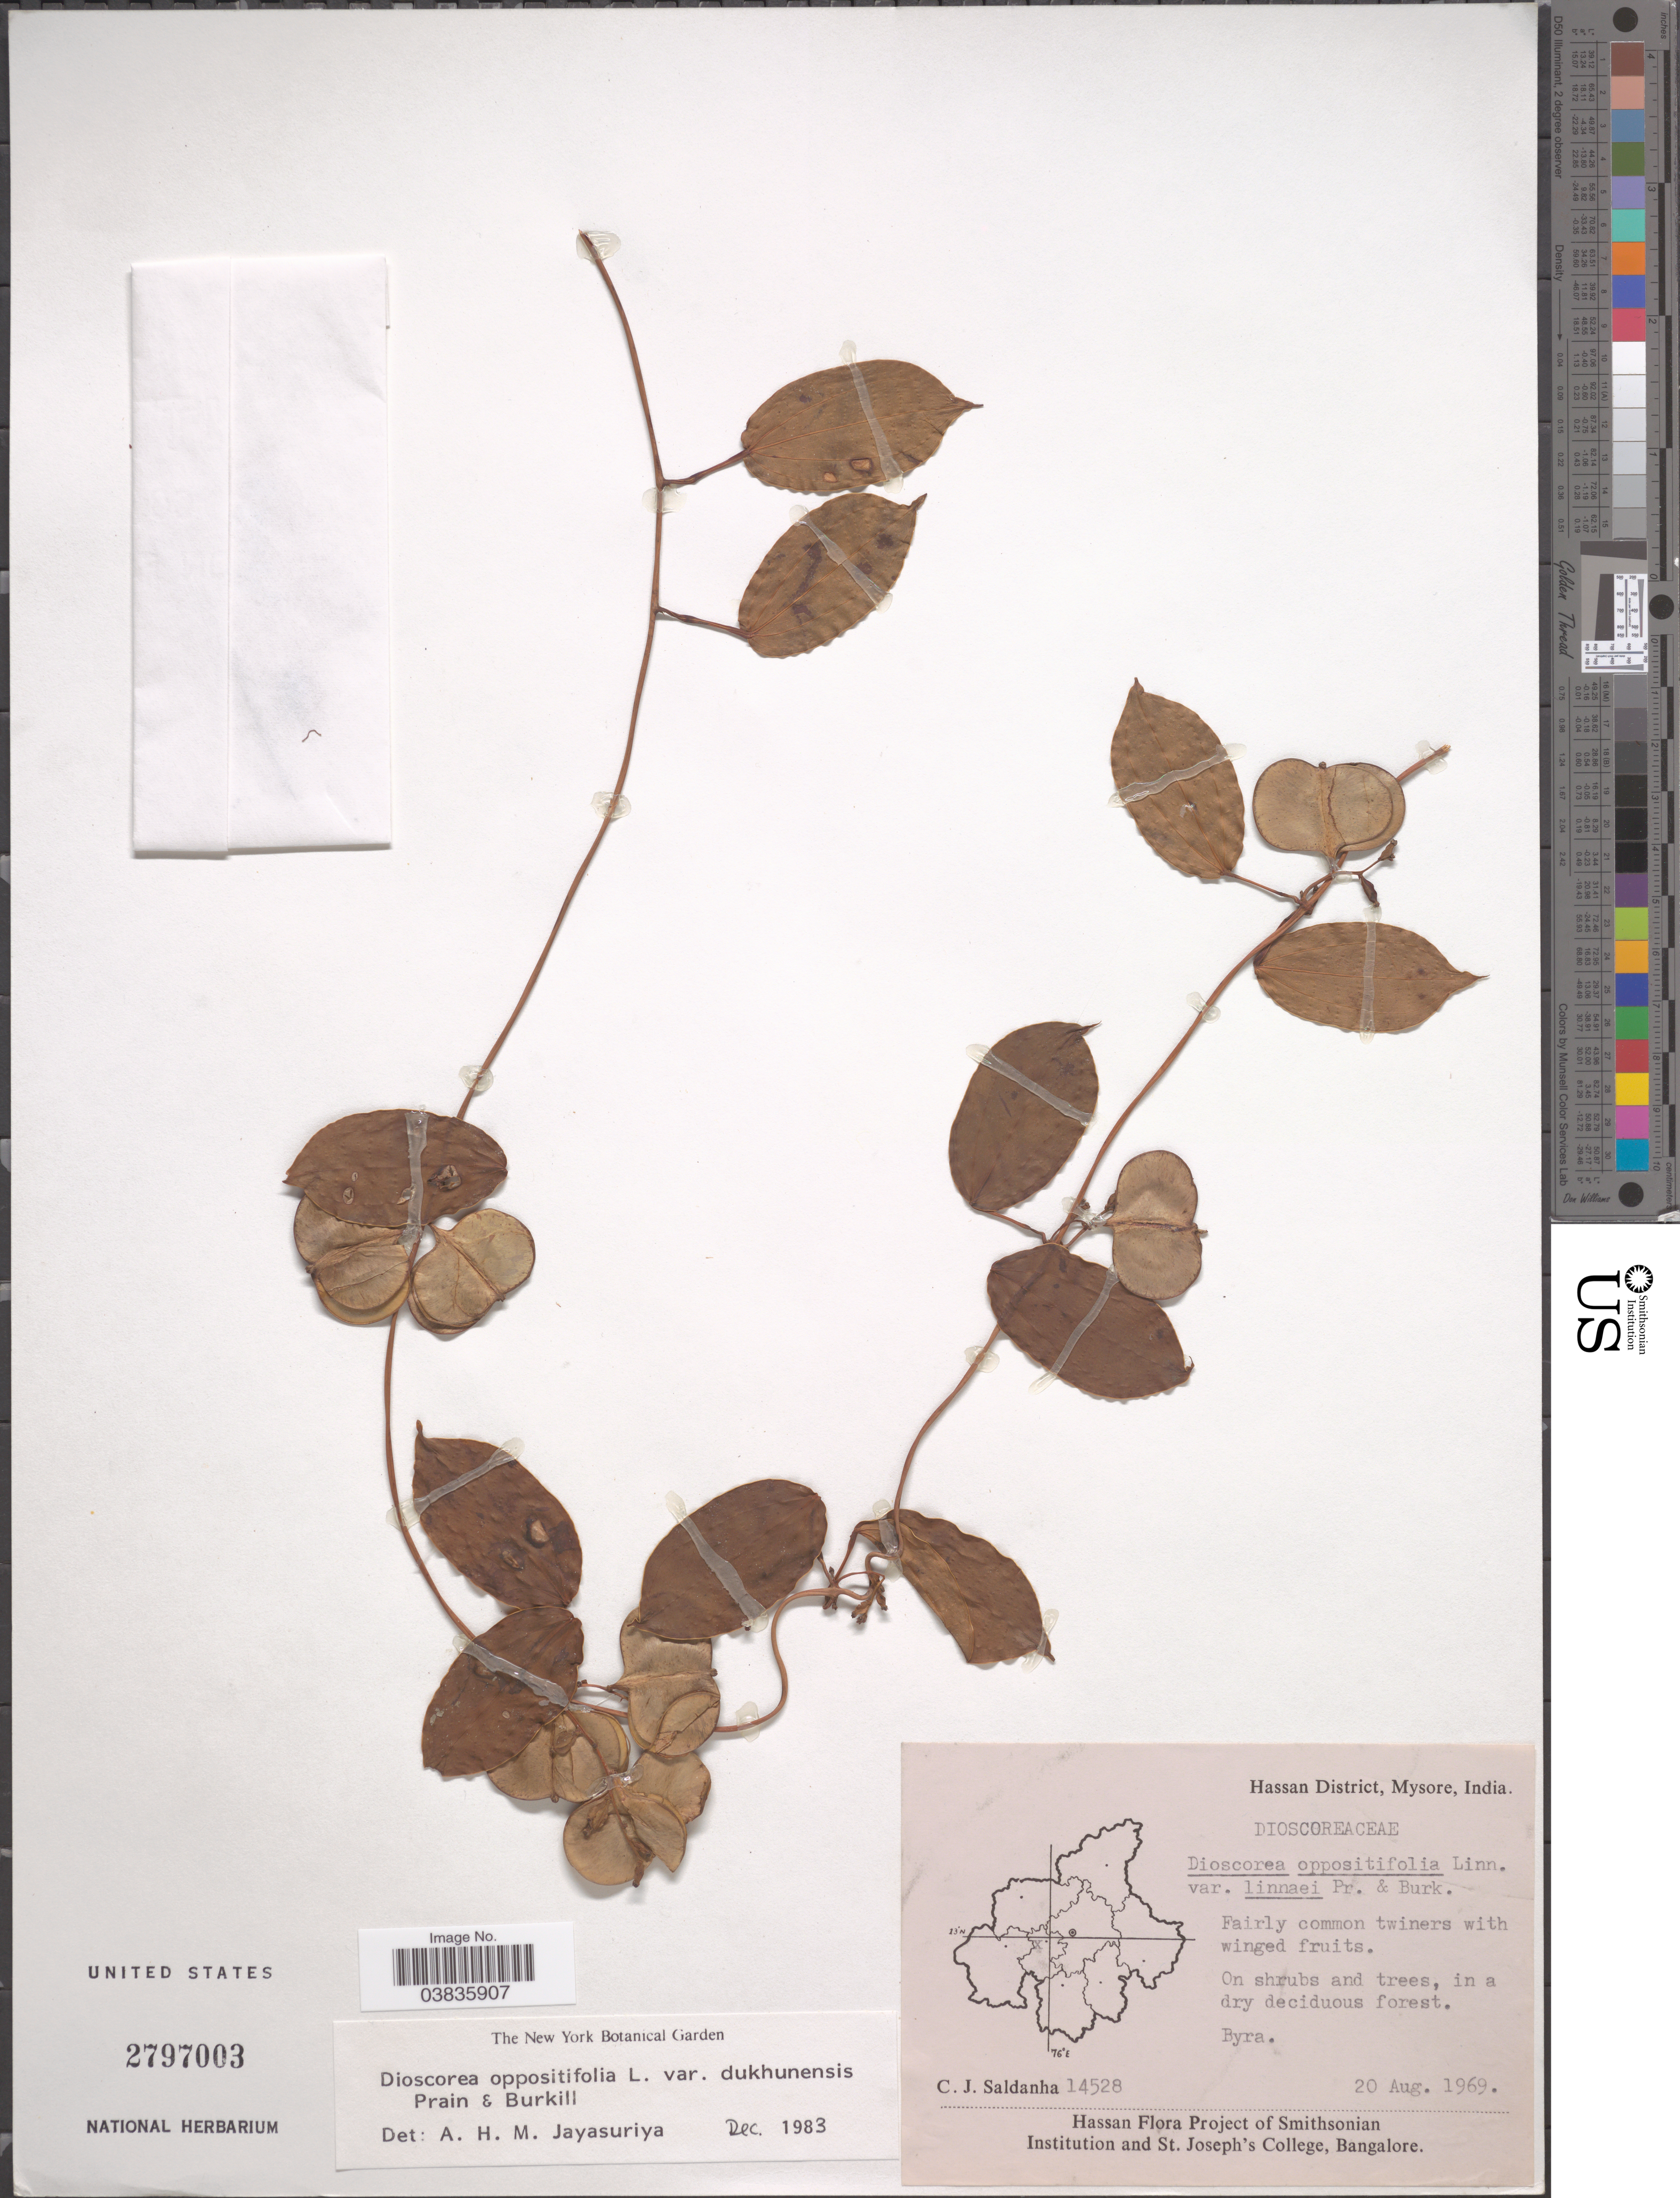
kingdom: Plantae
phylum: Tracheophyta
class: Liliopsida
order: Dioscoreales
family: Dioscoreaceae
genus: Dioscorea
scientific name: Dioscorea oppositifolia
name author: L.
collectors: C. J. Saldanha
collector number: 14528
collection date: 1969-08-20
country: India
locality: Hassan District, Mysore. Byra.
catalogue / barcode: US 2797003